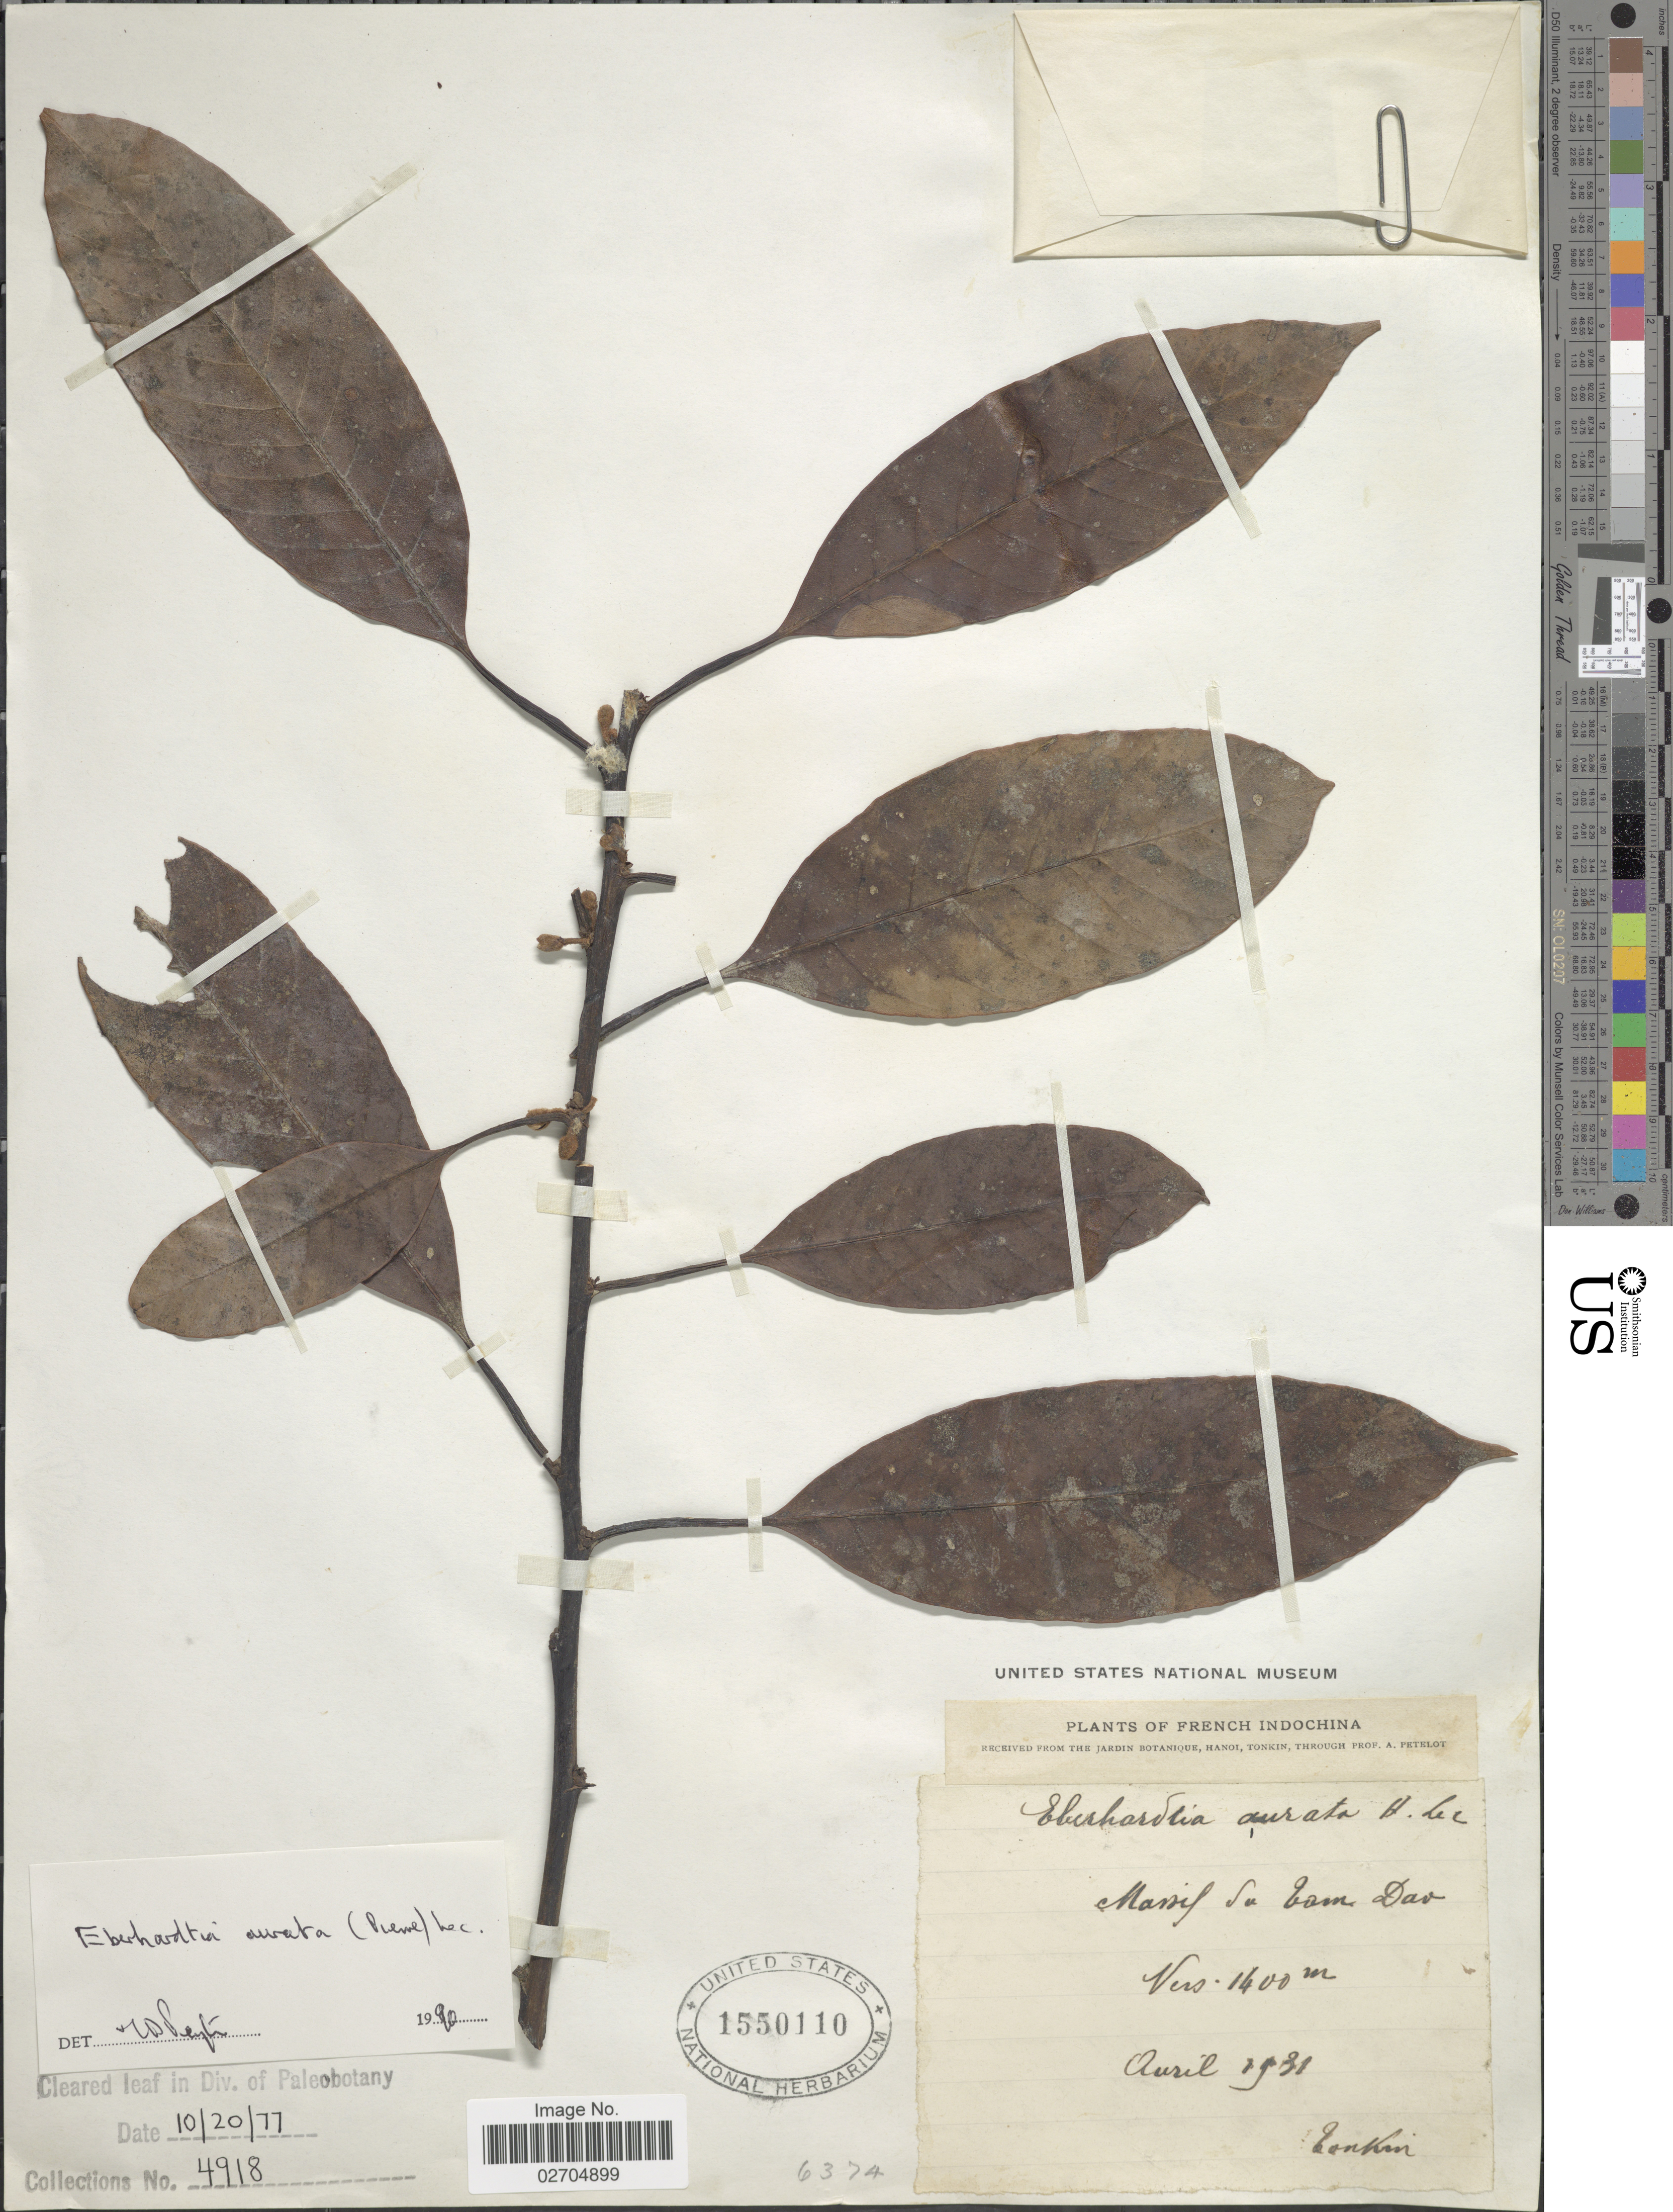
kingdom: Plantae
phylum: Tracheophyta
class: Magnoliopsida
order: Ericales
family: Sapotaceae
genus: Eberhardtia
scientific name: Eberhardtia aurata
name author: (Pierre ex Dubard)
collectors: Ex herb. Jardin Botanique, Hanoi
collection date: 1931-04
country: Vietnam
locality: French Indochina. Massif du Tam Dao. Tonkin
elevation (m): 1400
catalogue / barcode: US 1550110